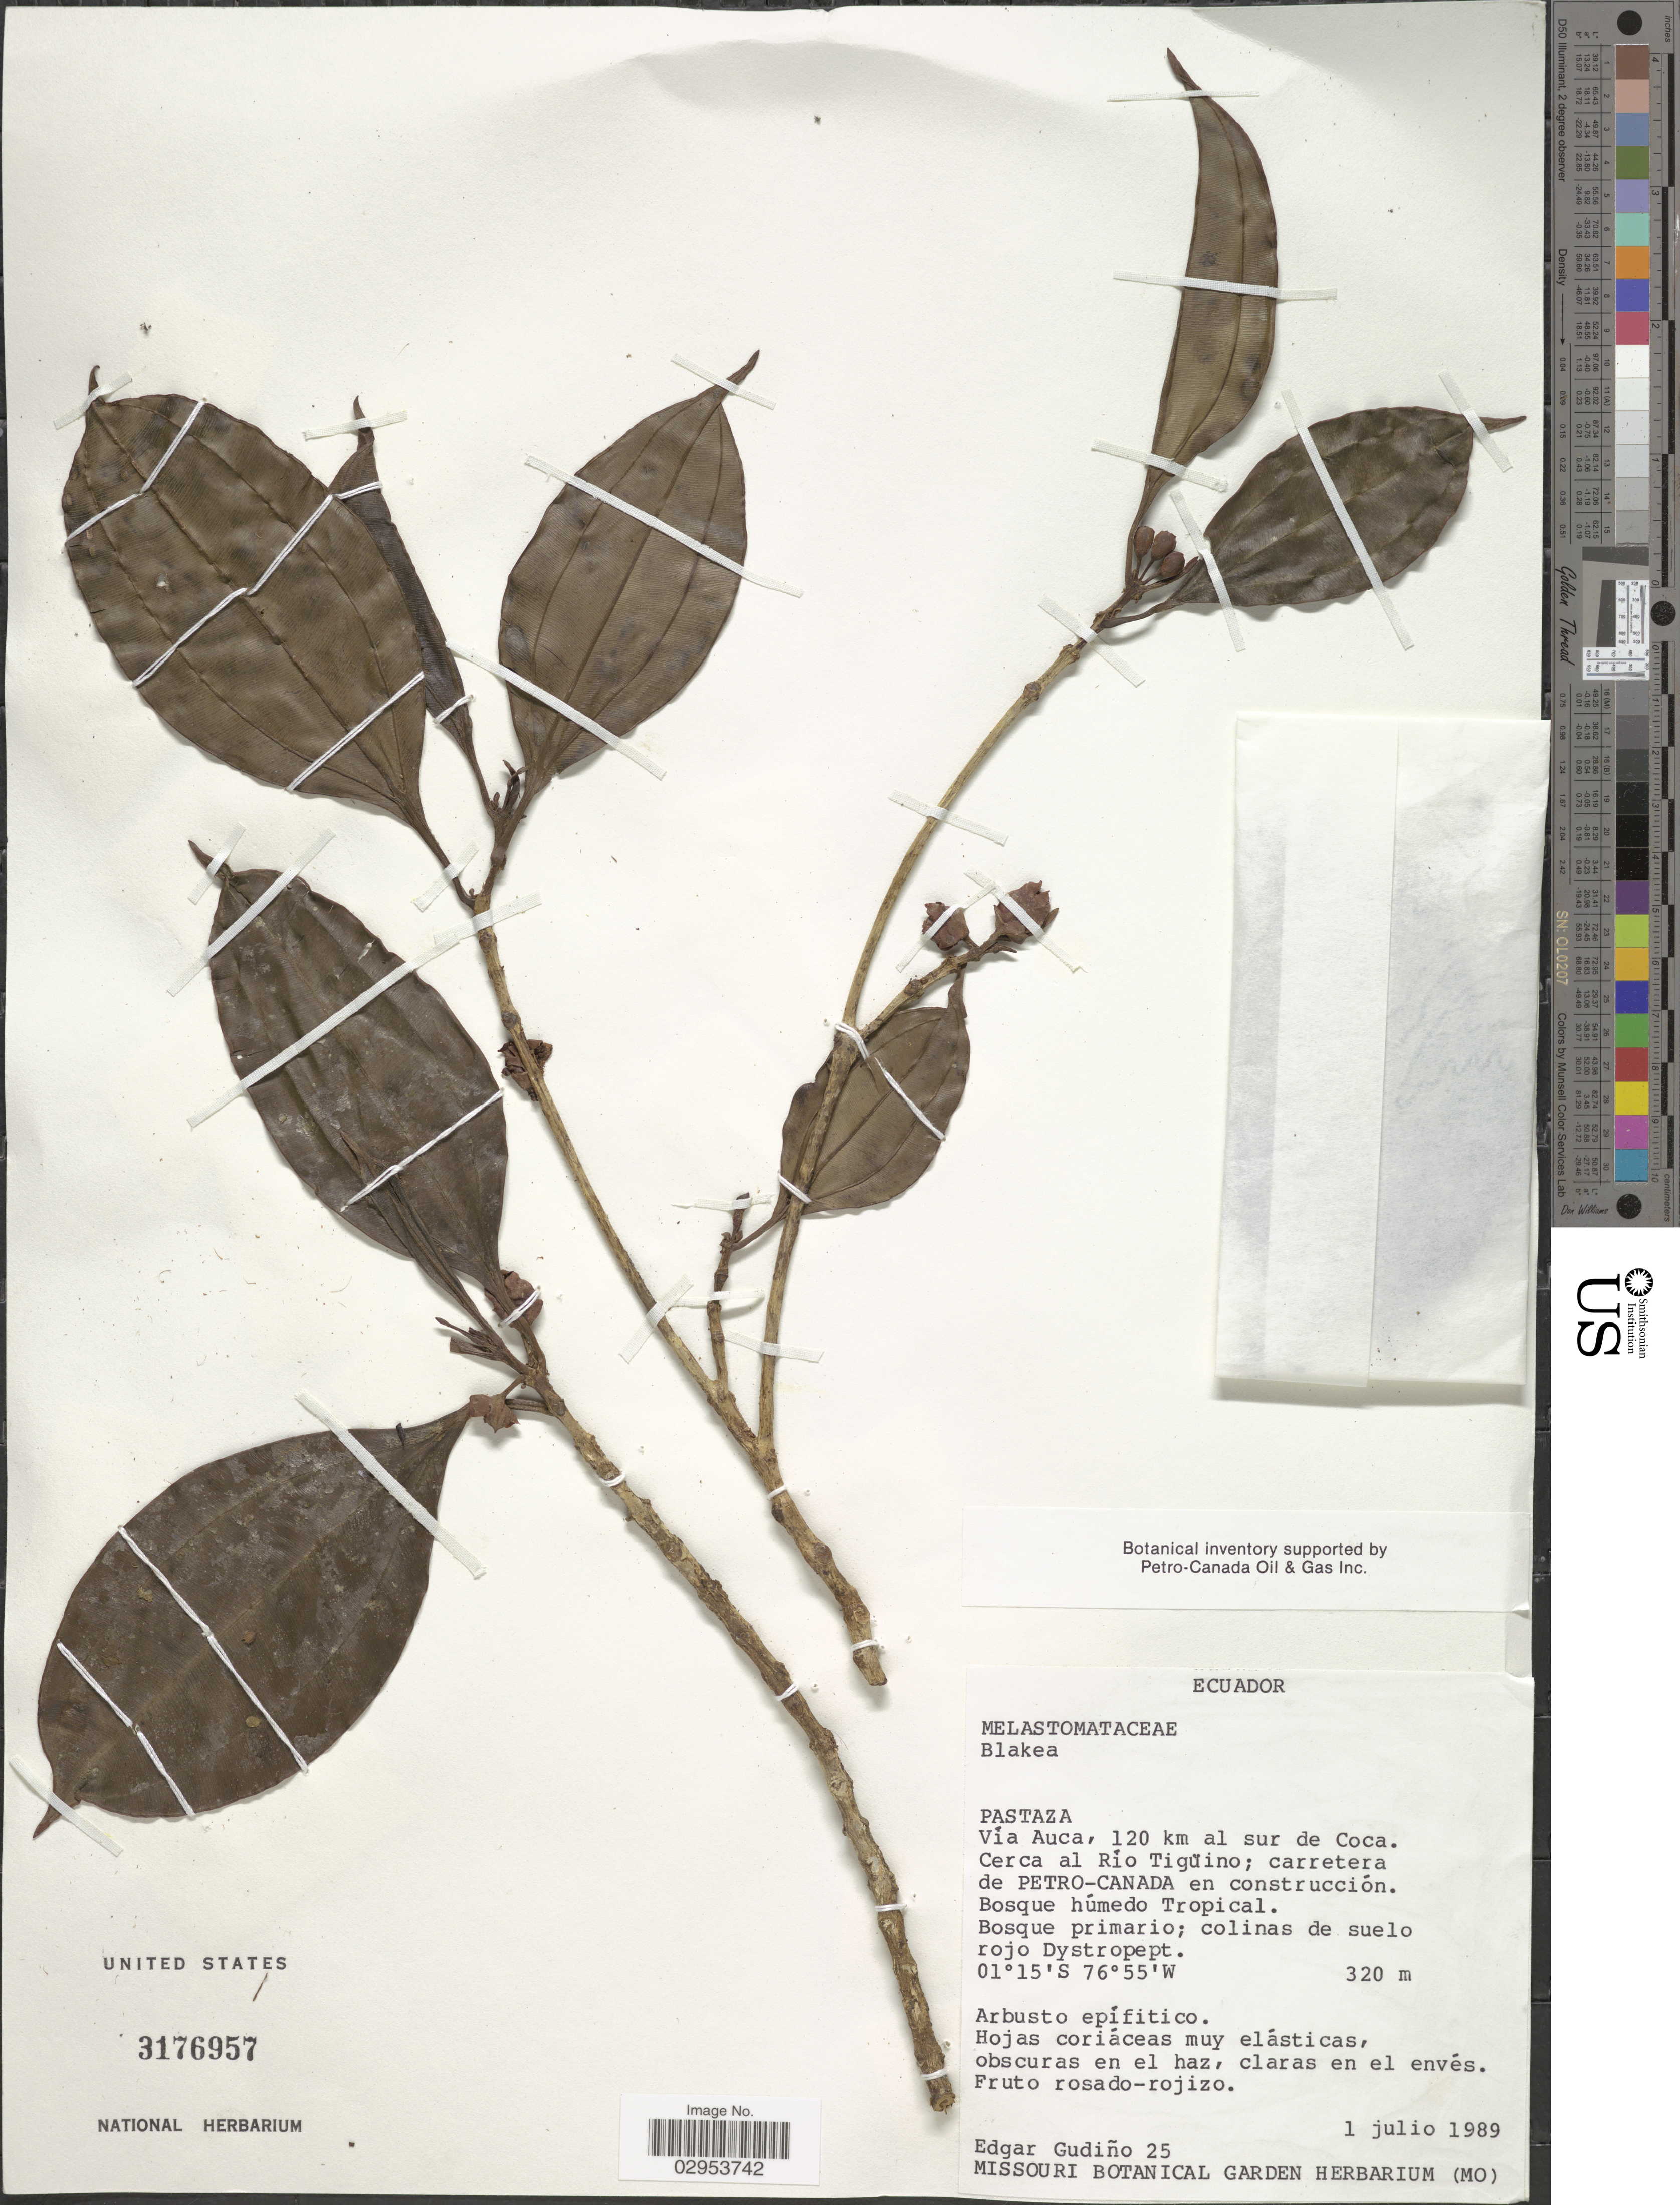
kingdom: Plantae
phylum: Tracheophyta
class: Magnoliopsida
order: Myrtales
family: Melastomataceae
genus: Blakea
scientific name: Blakea sp.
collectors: E. Gudiño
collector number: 25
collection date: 1989-07-01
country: Ecuador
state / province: Pastaza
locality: Vía Auca, 120 km al sur de Coca. Cerca al Río Tigüino; carretera de PETRO-CANADA en construccion.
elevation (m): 320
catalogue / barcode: US 3176957